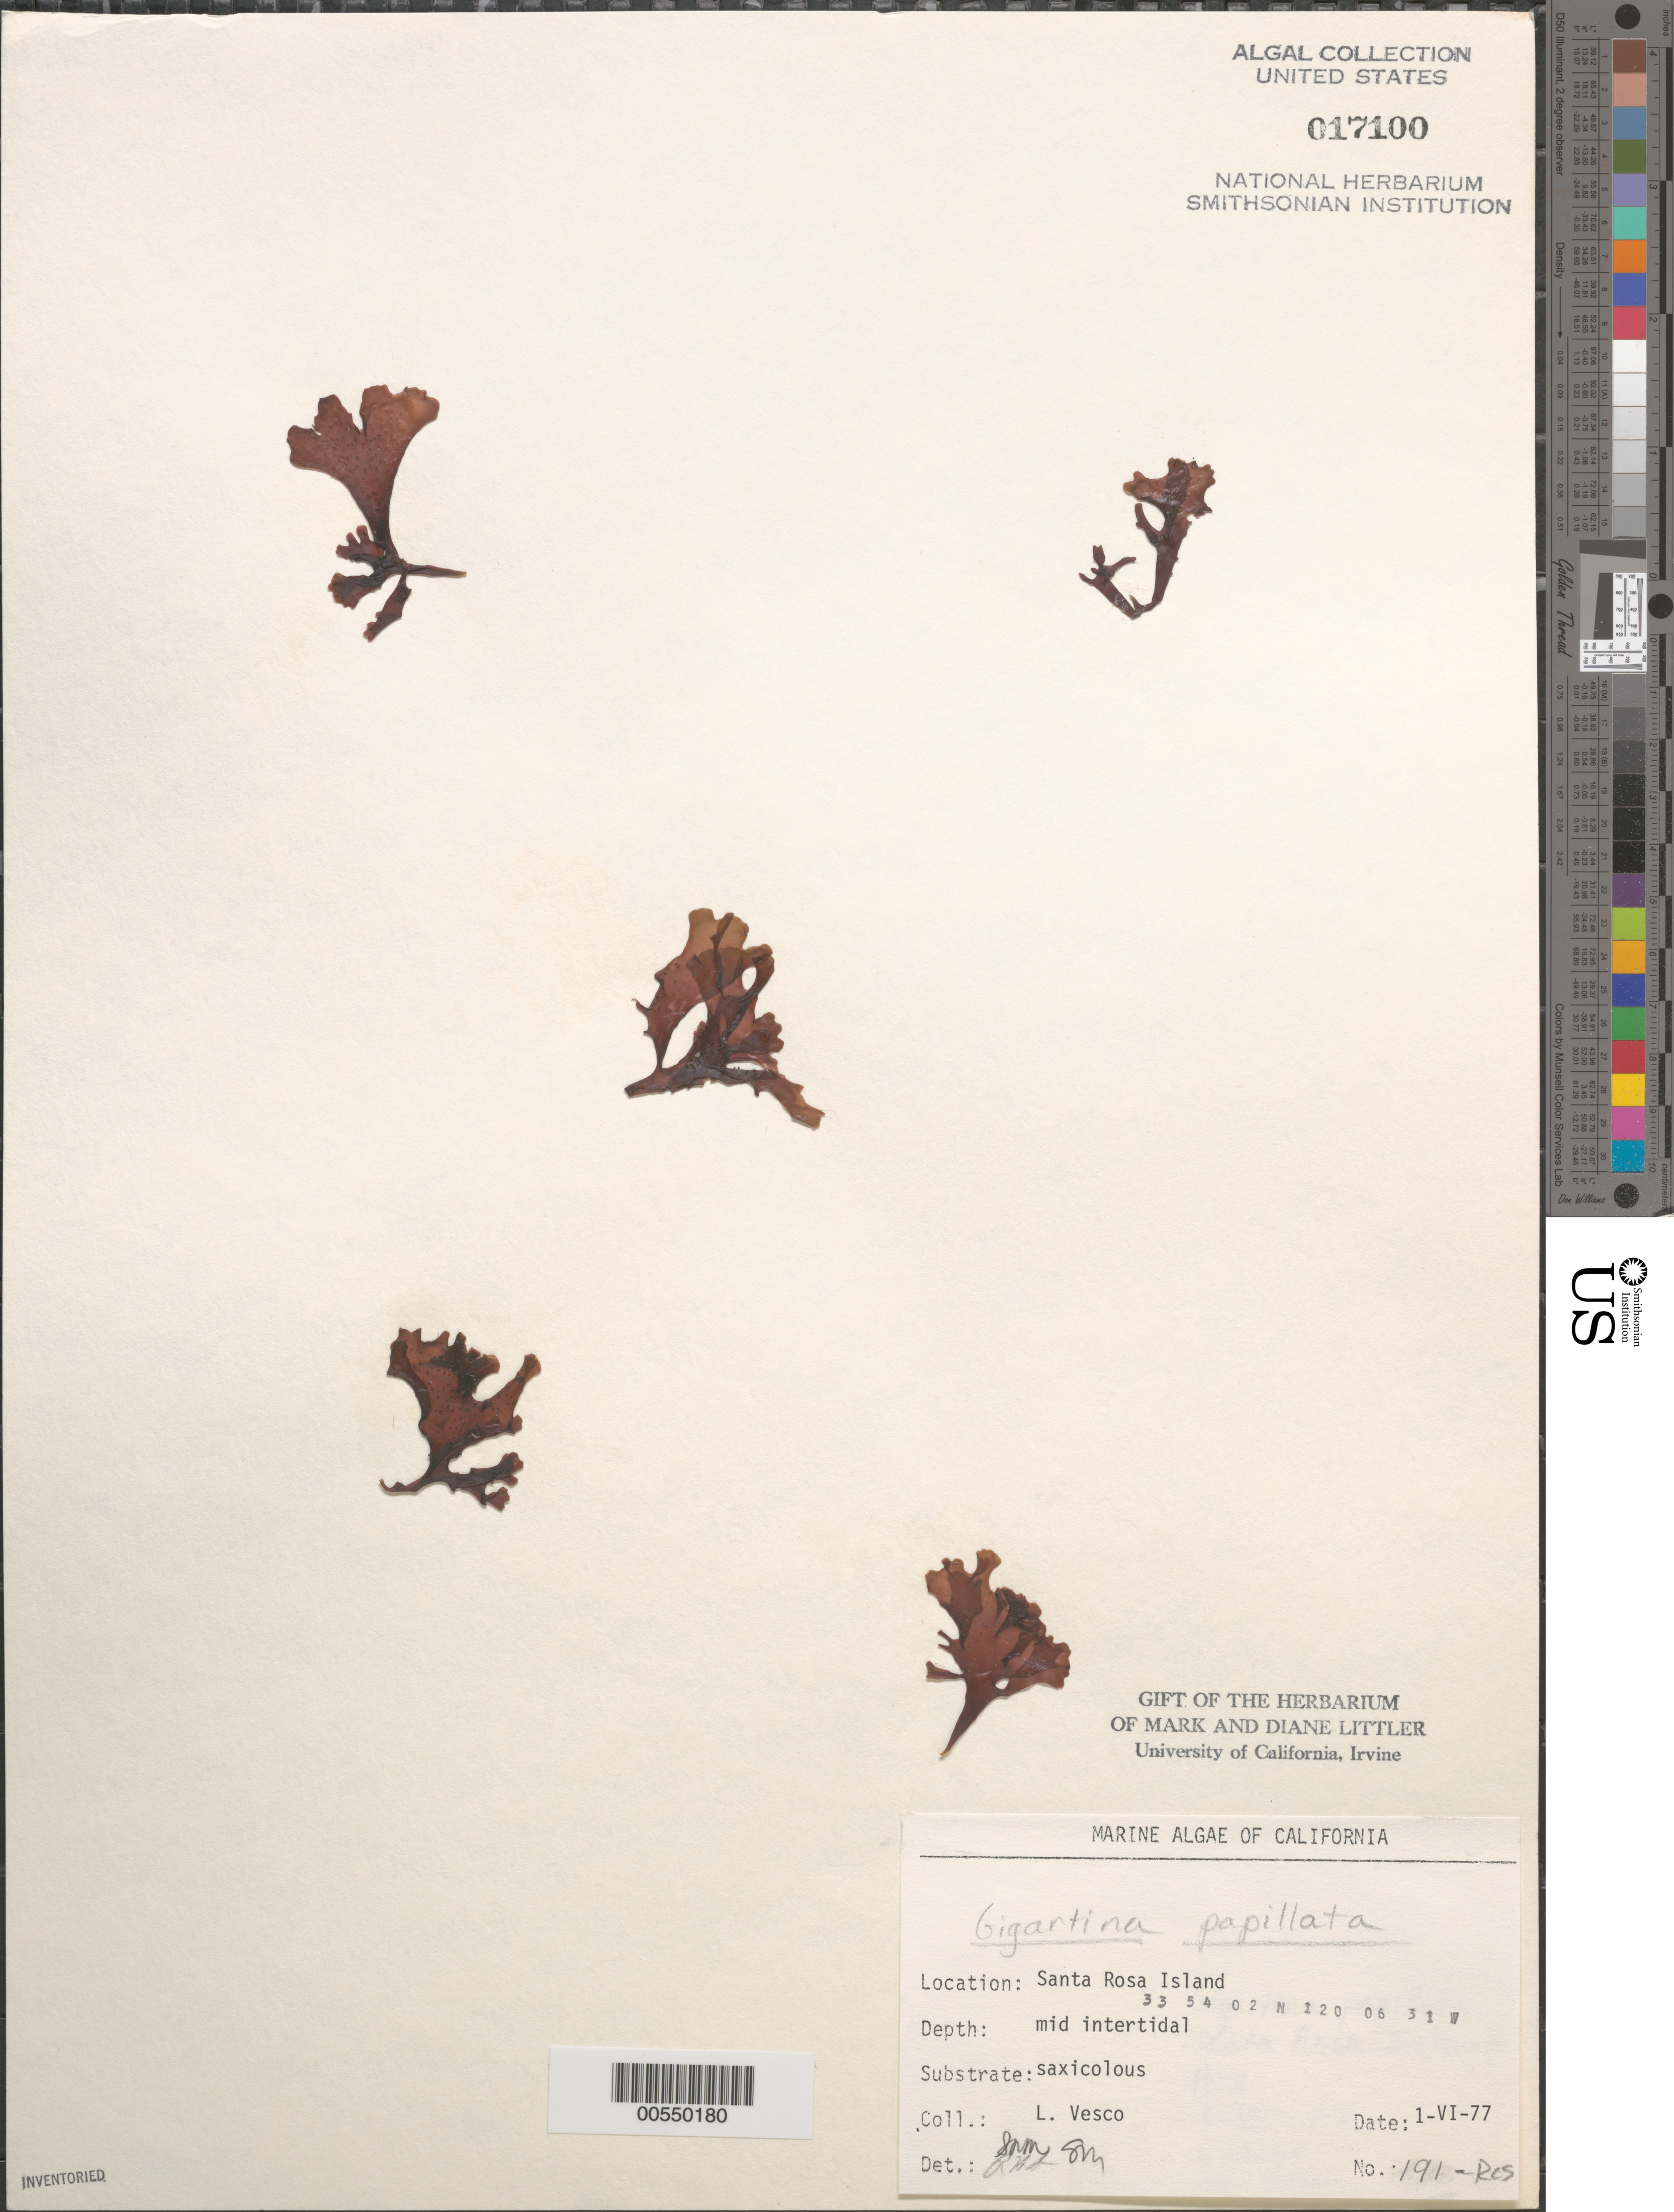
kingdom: Plantae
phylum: Rhodophyta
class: Florideophyceae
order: Gigartinales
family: Phyllophoraceae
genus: Mastocarpus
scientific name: Mastocarpus papillatus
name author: (C. Agardh) Kütz.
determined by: Algae name updating Project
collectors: L. Vesco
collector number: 191-ROS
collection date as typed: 01 Jun 1977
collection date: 1977-06-01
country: United States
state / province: California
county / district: Santa Barbara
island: Santa Rosa Island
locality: Johnson's Lee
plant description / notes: BLM-SOCALBIGHT Rocky Intertidal Survey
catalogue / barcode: US 17100